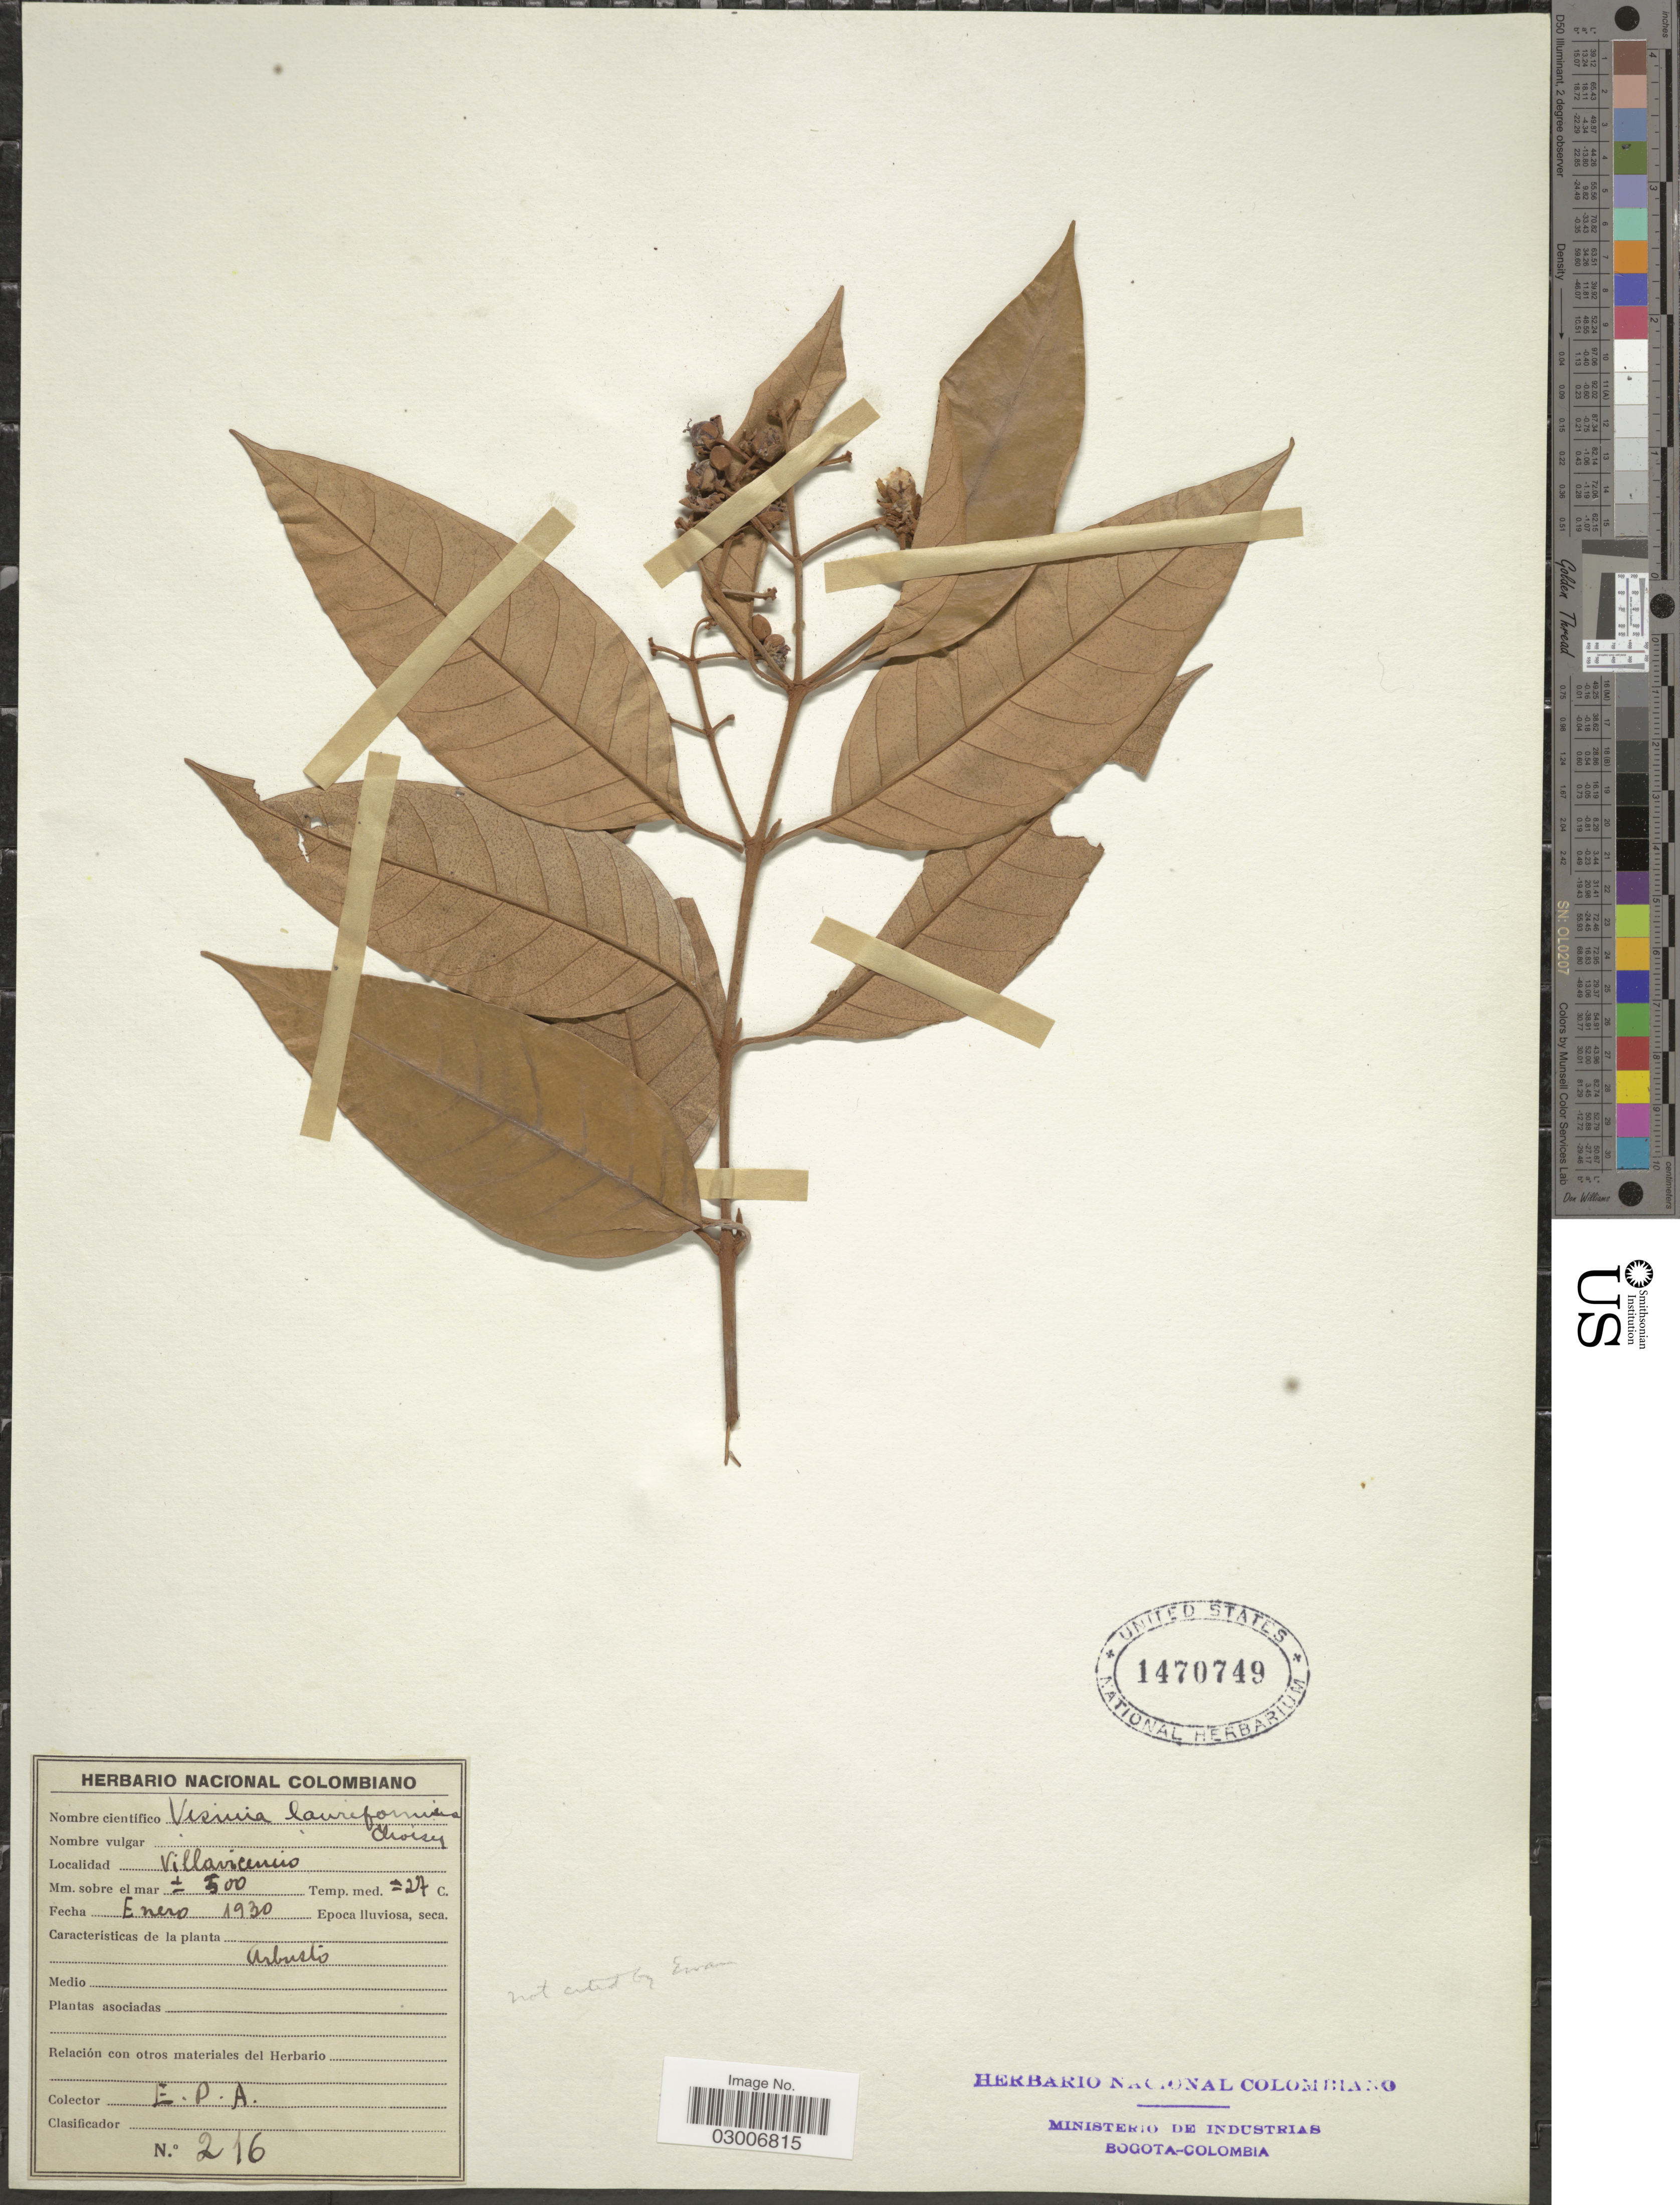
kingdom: Plantae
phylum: Tracheophyta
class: Magnoliopsida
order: Malpighiales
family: Hypericaceae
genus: Vismia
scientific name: Vismia lauriformis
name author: (Lam.) Choisy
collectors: E. Pérez Arbeláez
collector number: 216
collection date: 1930-01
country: Colombia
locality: Villavicencio.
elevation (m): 500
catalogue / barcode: US 1470749